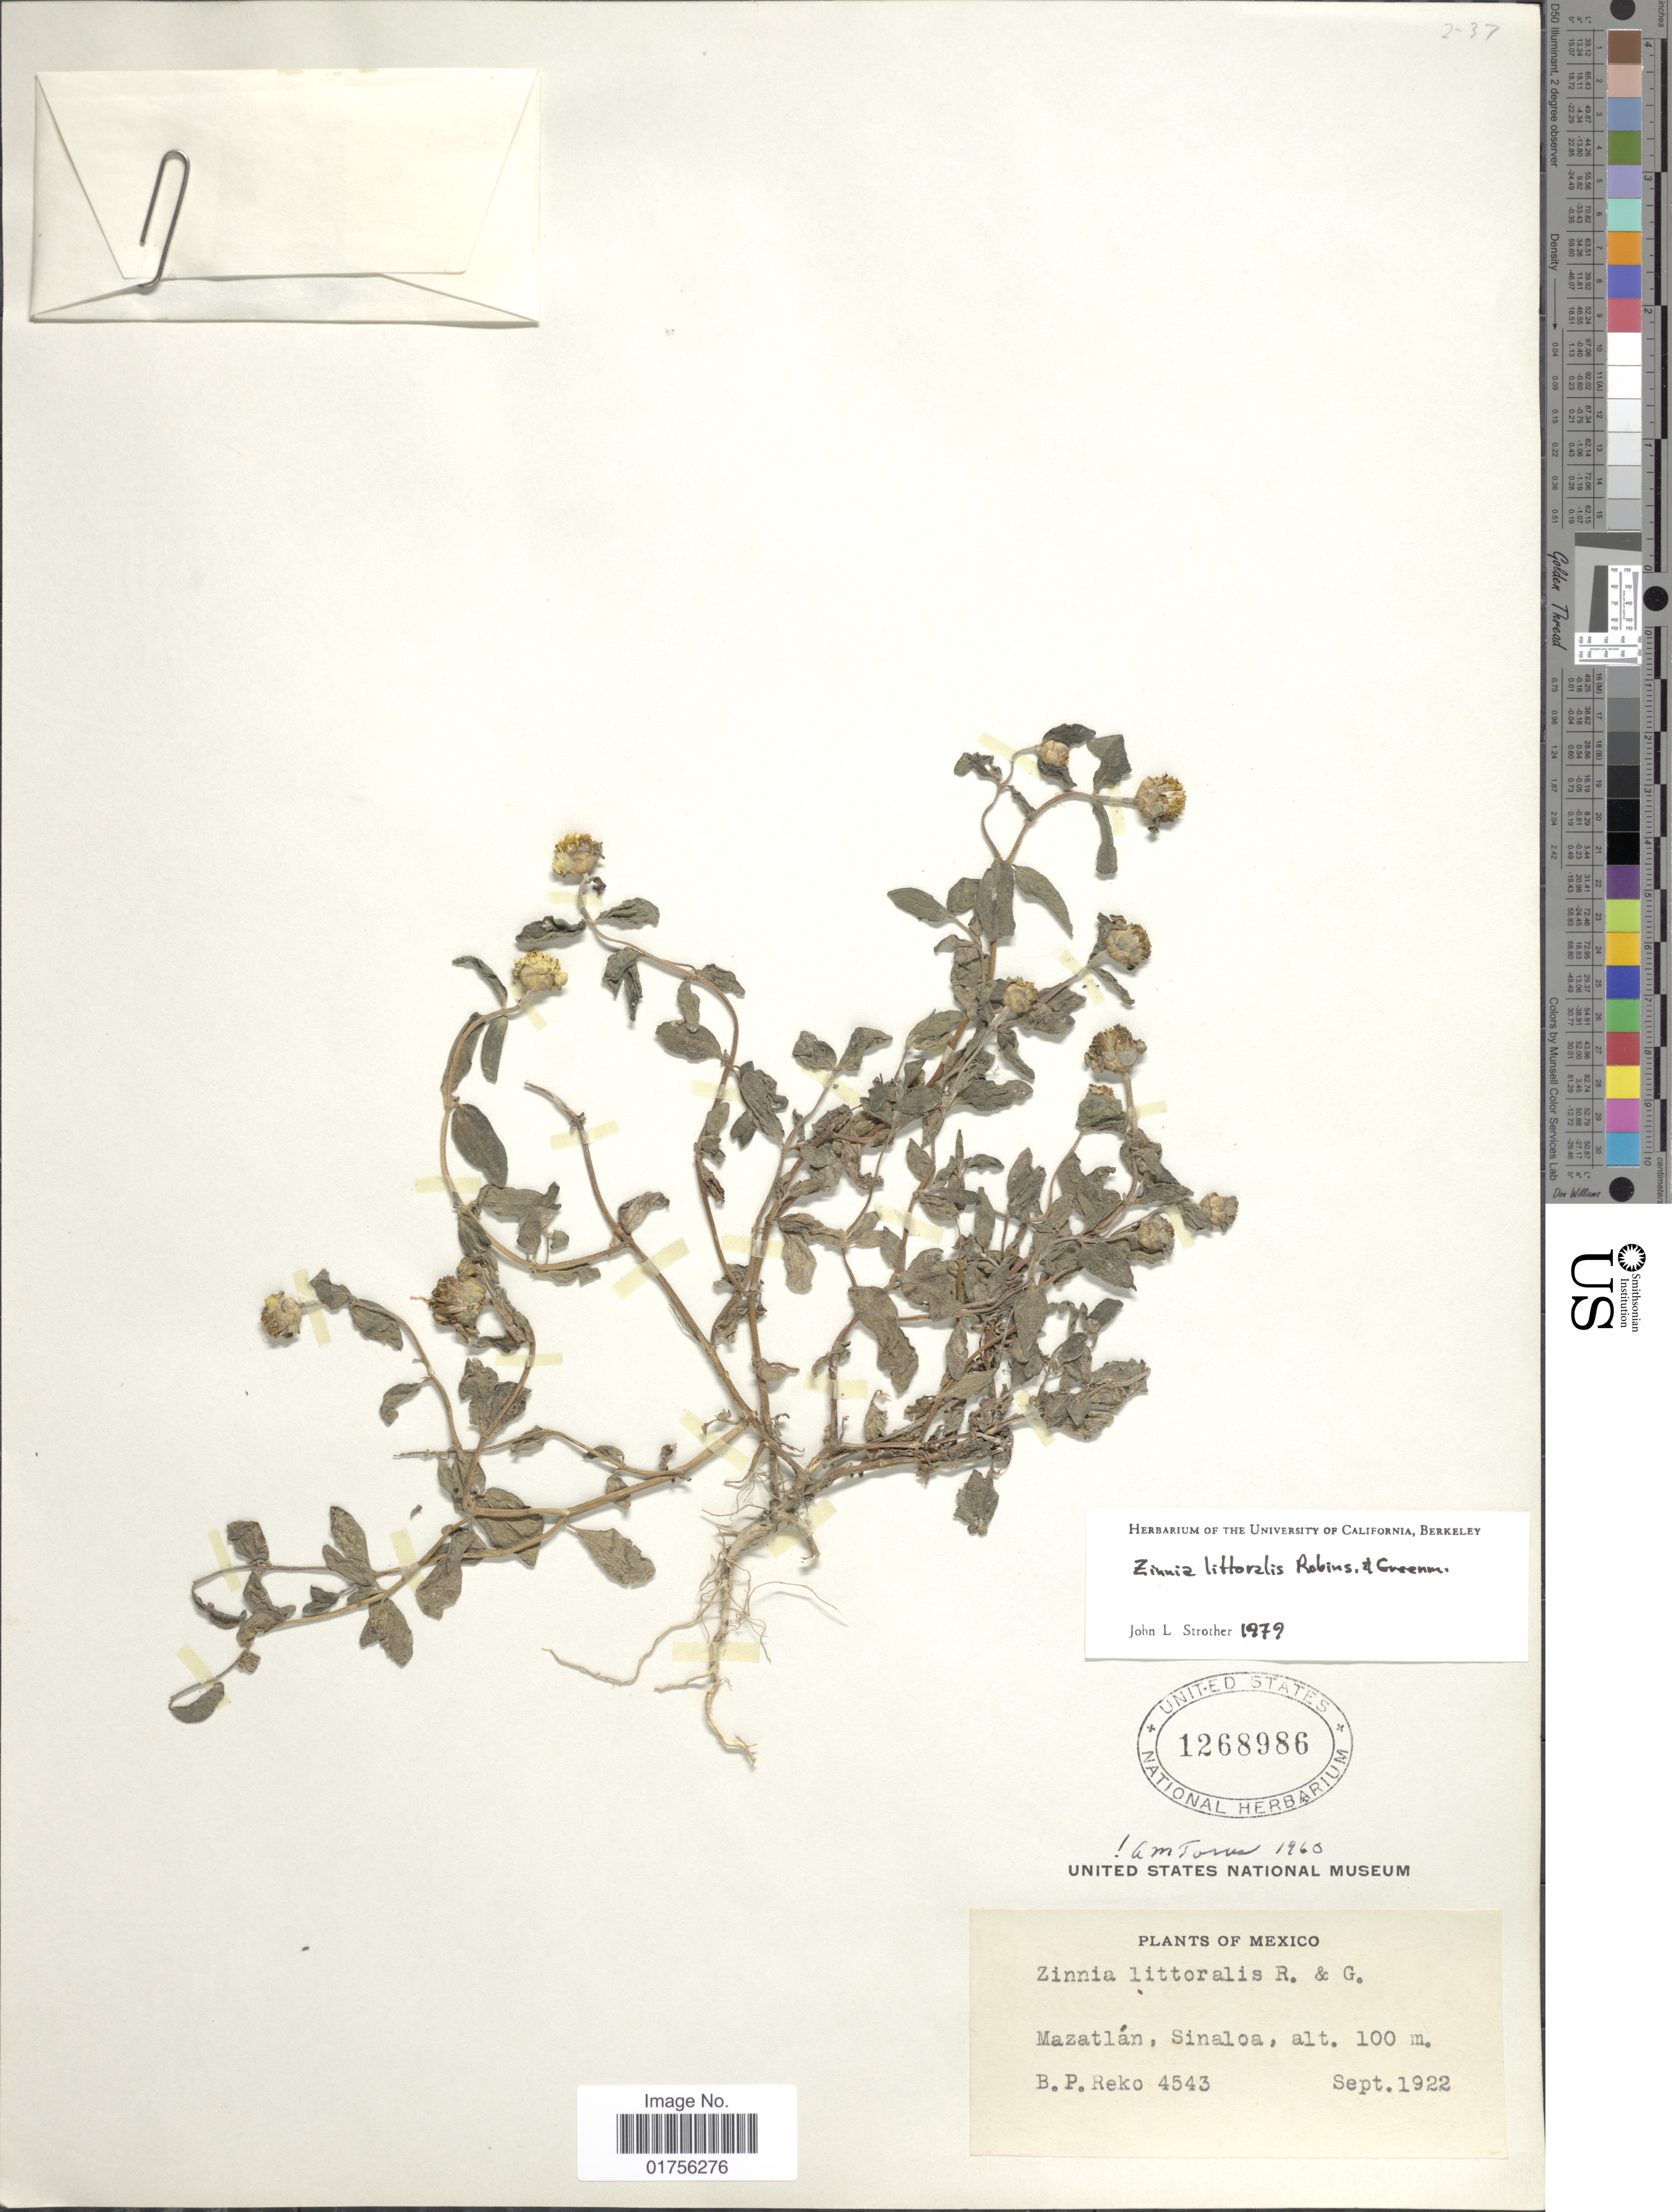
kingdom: Plantae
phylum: Tracheophyta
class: Magnoliopsida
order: Asterales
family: Asteraceae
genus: Zinnia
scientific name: Zinnia littoralis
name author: B.L. Rob. & Greenm.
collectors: B. P. Reko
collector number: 4543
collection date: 1922-09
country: Mexico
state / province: Sinaloa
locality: Mazatlan, Sinaloa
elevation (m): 100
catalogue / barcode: US 1268986